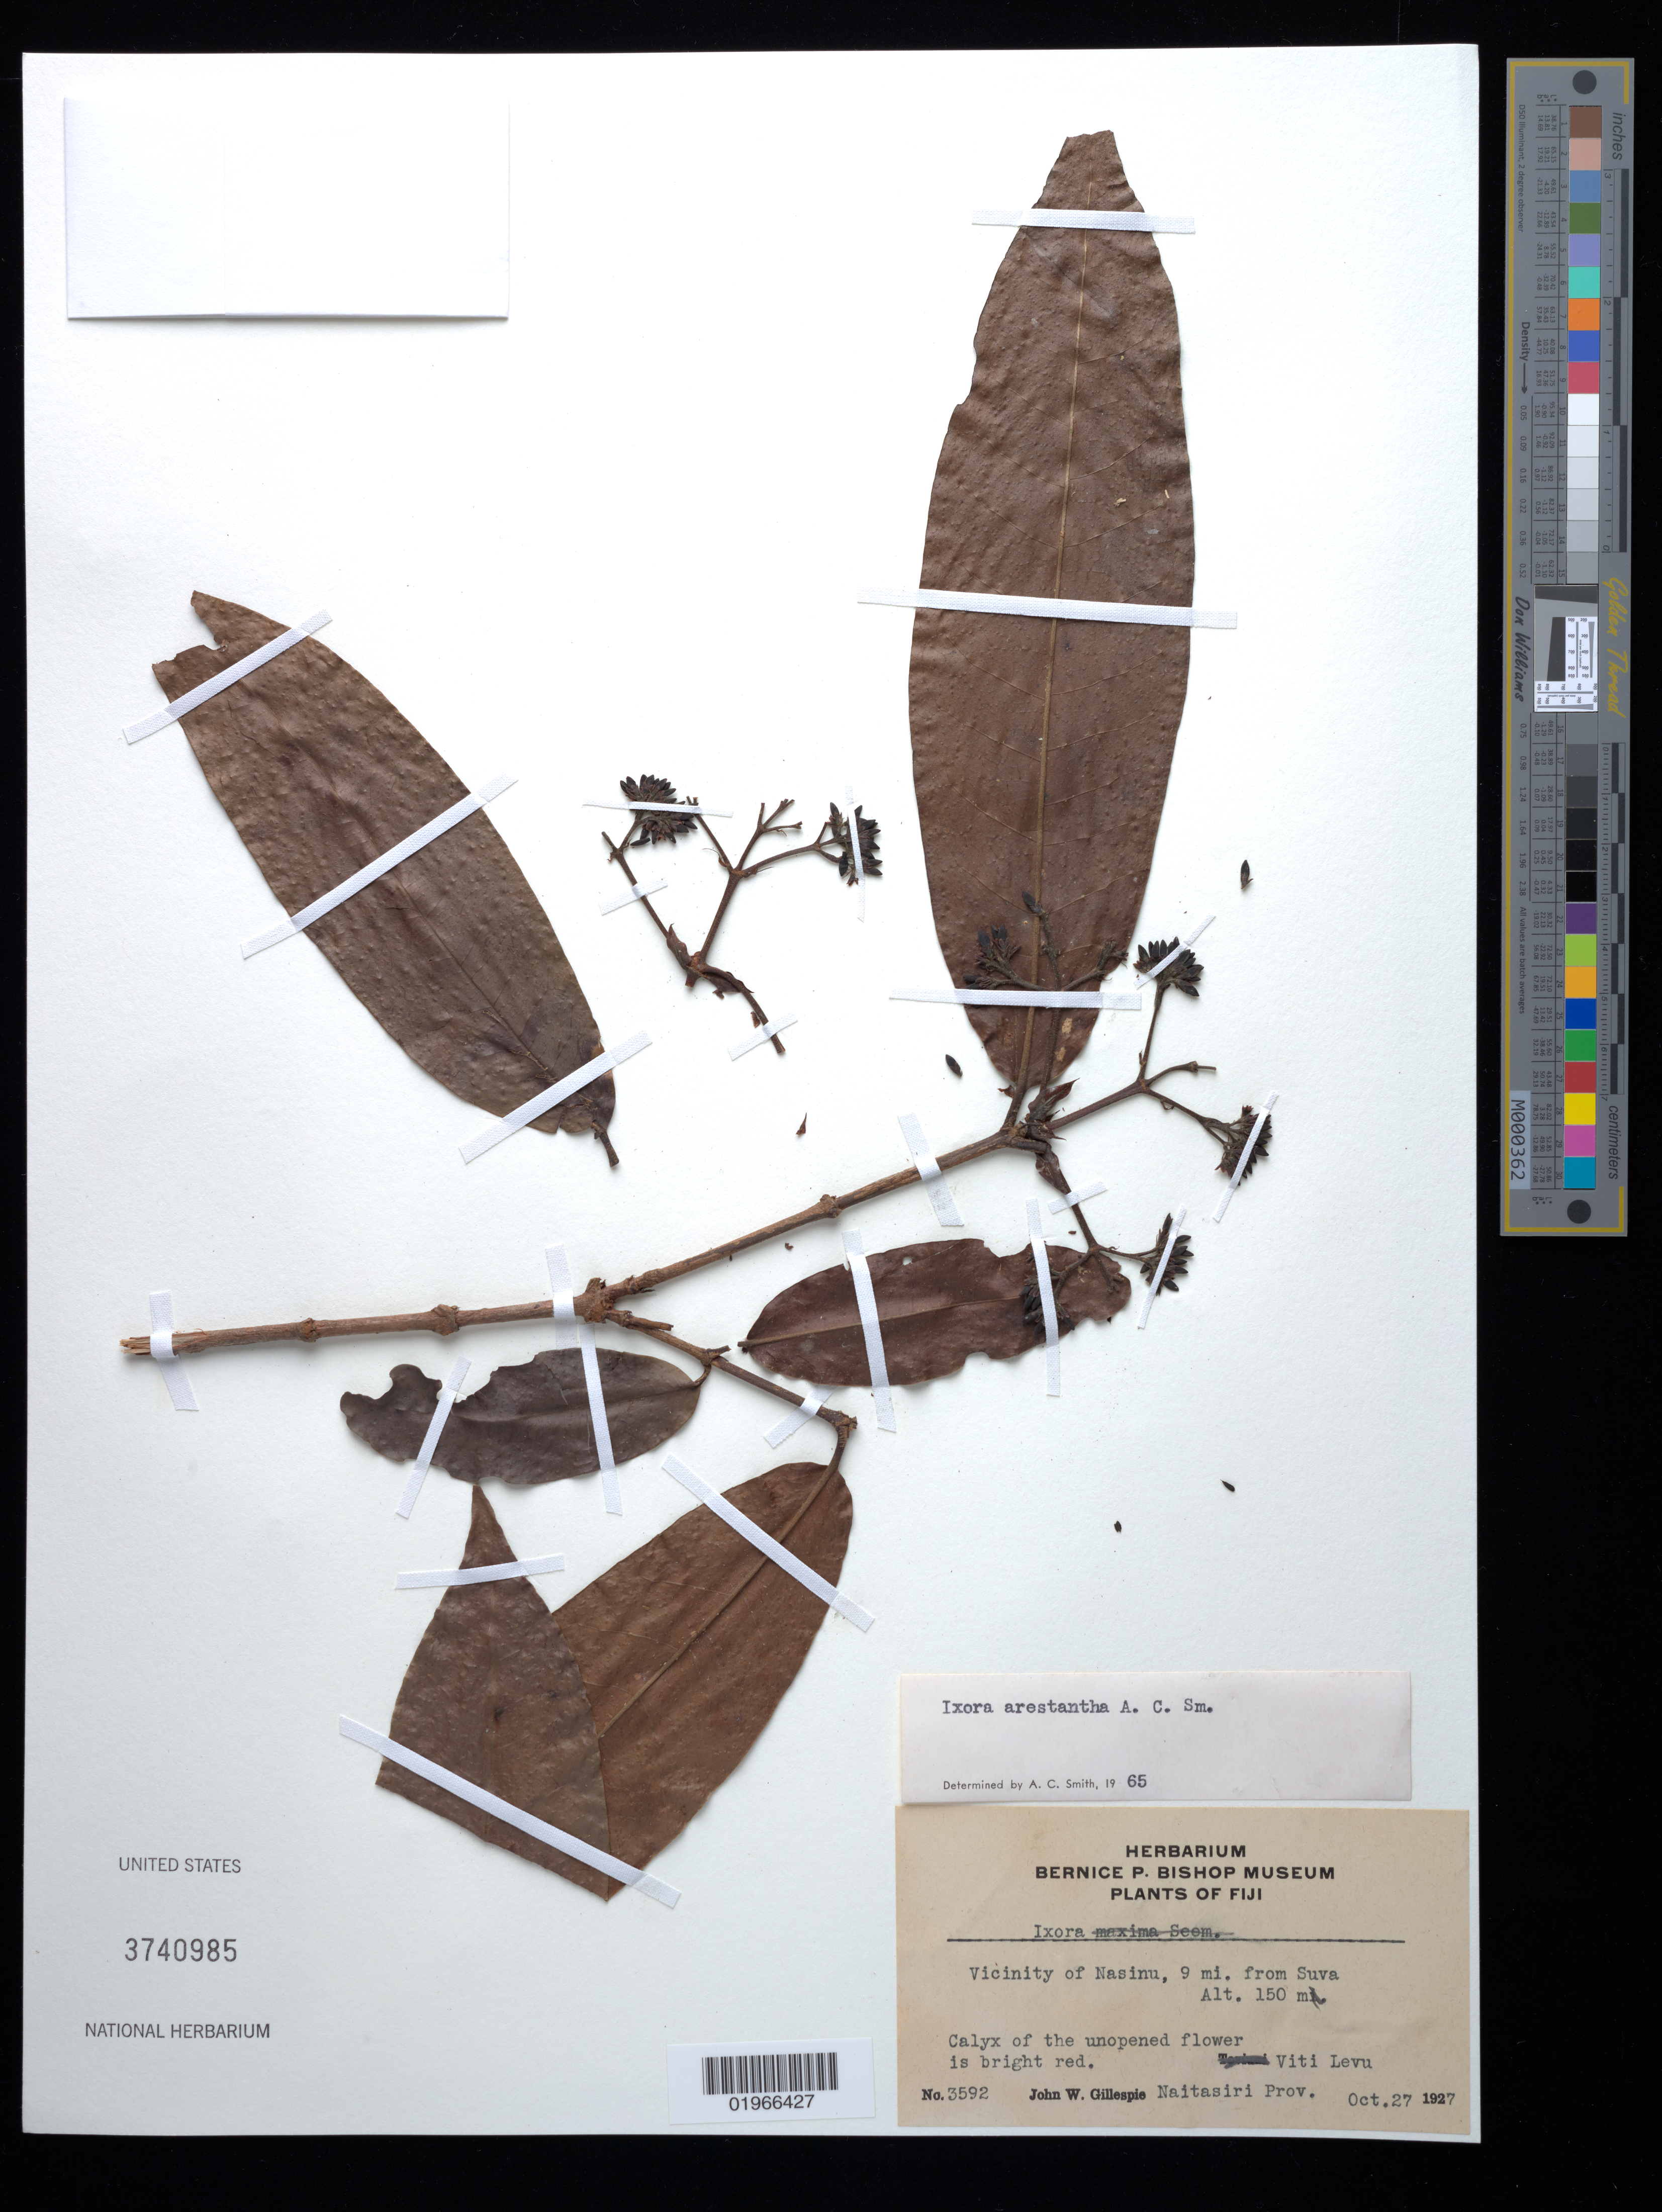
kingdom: Plantae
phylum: Tracheophyta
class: Magnoliopsida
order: Gentianales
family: Rubiaceae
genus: Ixora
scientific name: Ixora arestantha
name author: A.C. Sm.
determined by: Smith, A. C.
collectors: J. W. Gillespie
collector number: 3592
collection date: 1927-10-27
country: Fiji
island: Viti Levu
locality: Vicinity of Nasinu, 9 miles from Suva, Viti Levu, Naitasiri Prov.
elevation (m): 150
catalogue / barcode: US 3740985